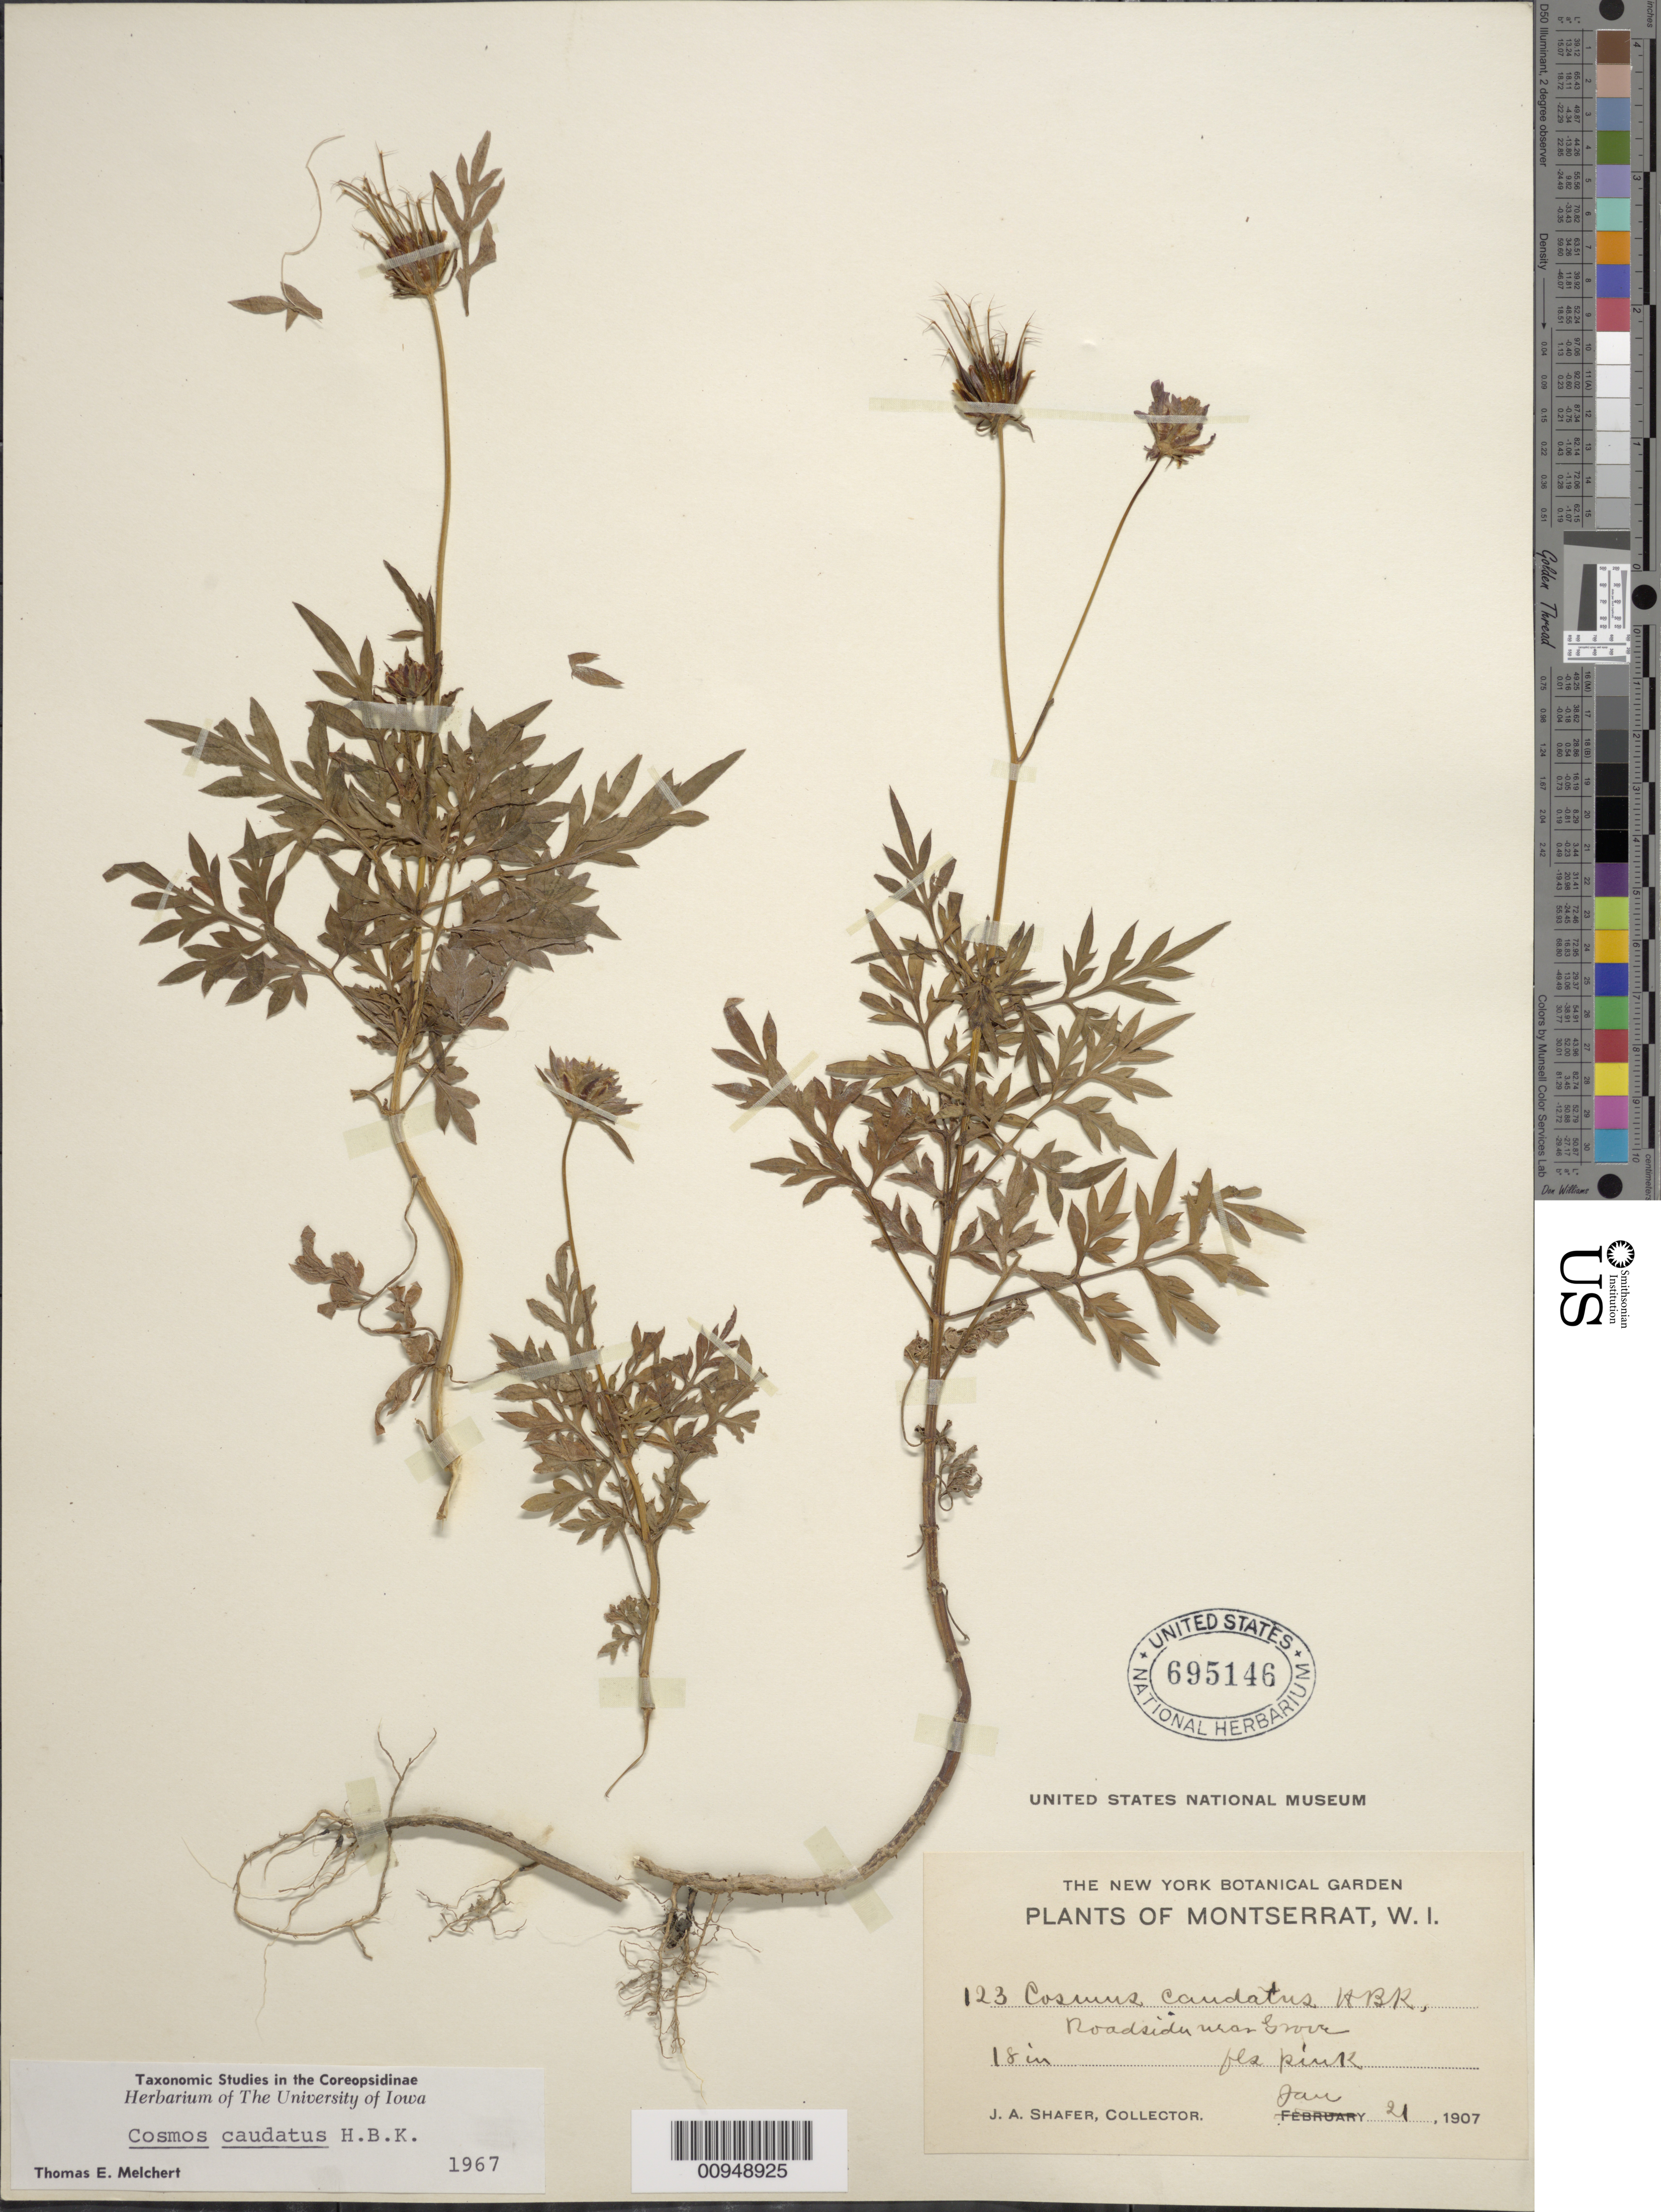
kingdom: Plantae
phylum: Tracheophyta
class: Magnoliopsida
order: Asterales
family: Asteraceae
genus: Cosmos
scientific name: Cosmos caudatus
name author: Kunth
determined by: Melchert, T. E.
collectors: J. A. Shafer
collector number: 123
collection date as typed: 21 Jan 1907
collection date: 1907-01-21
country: Montserrat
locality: Near Grove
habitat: Roadsides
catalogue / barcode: US 695146